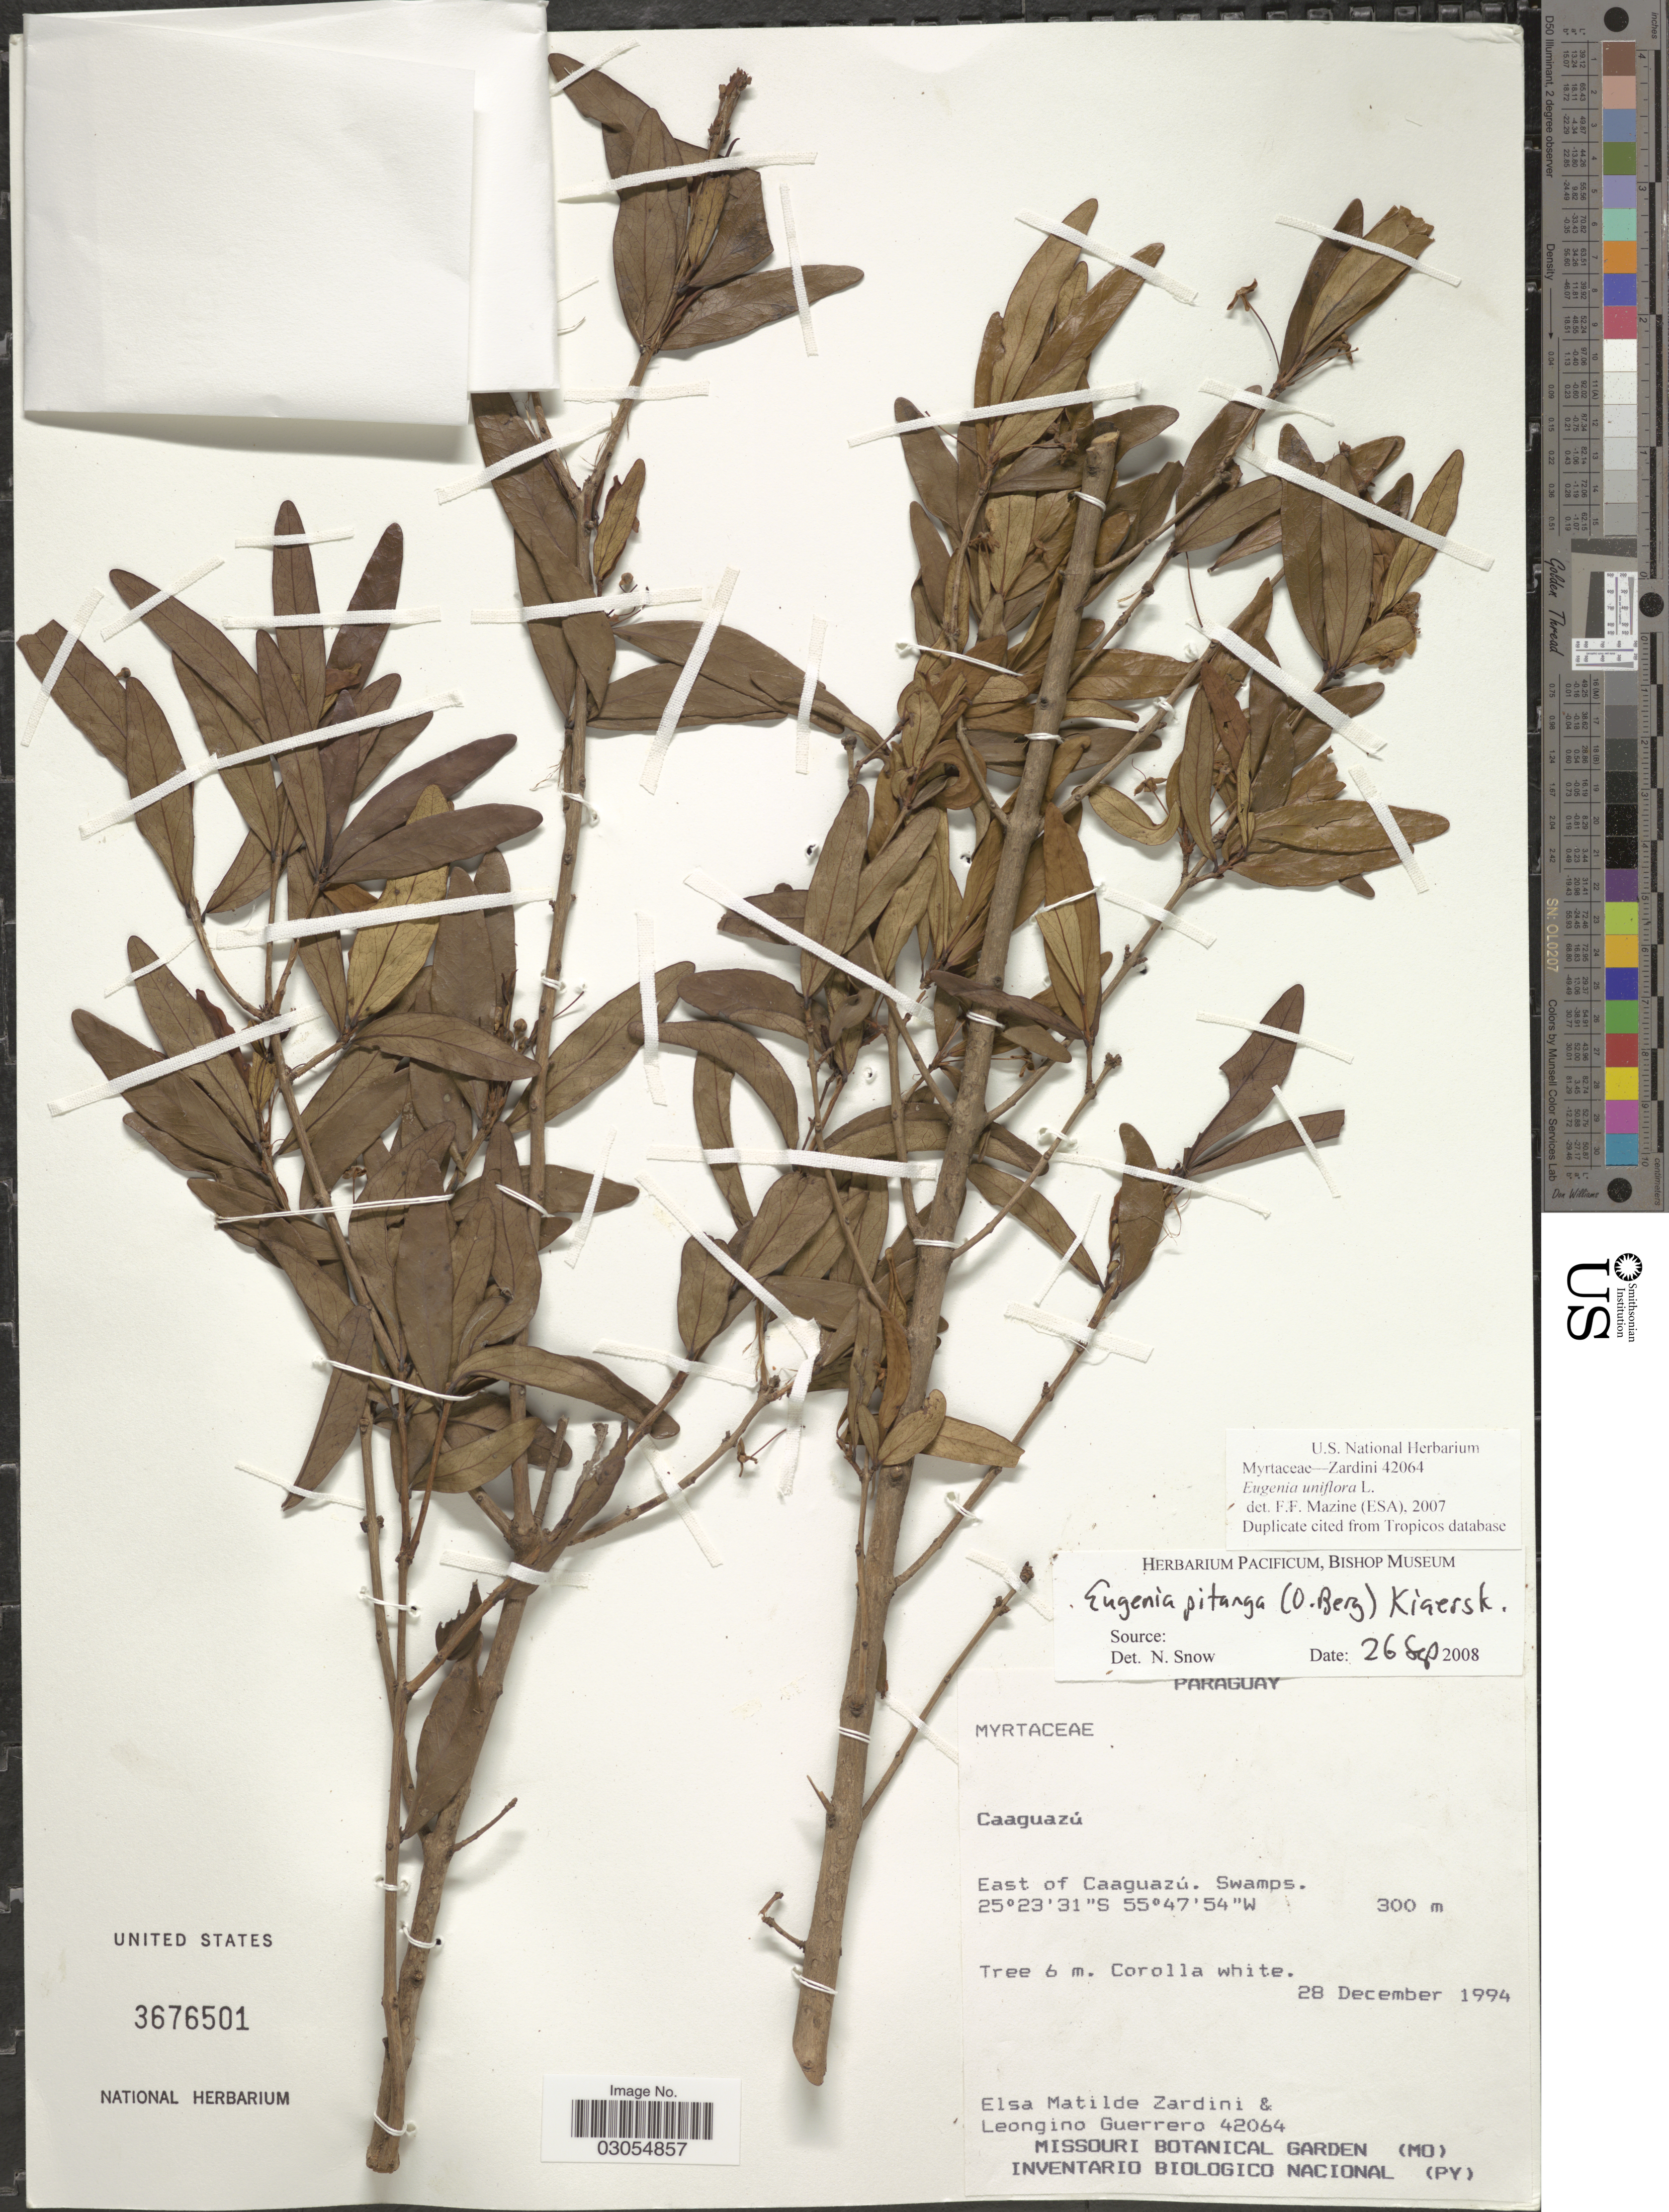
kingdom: Plantae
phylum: Tracheophyta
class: Magnoliopsida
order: Myrtales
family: Myrtaceae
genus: Eugenia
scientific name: Eugenia pitanga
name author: (O. Berg) Nied.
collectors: E. M. Zardini & L. Guerrero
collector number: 42064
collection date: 1994-12-28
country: Paraguay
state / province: Caaguazu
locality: East of Caaguazú.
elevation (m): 300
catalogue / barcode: US 3676501